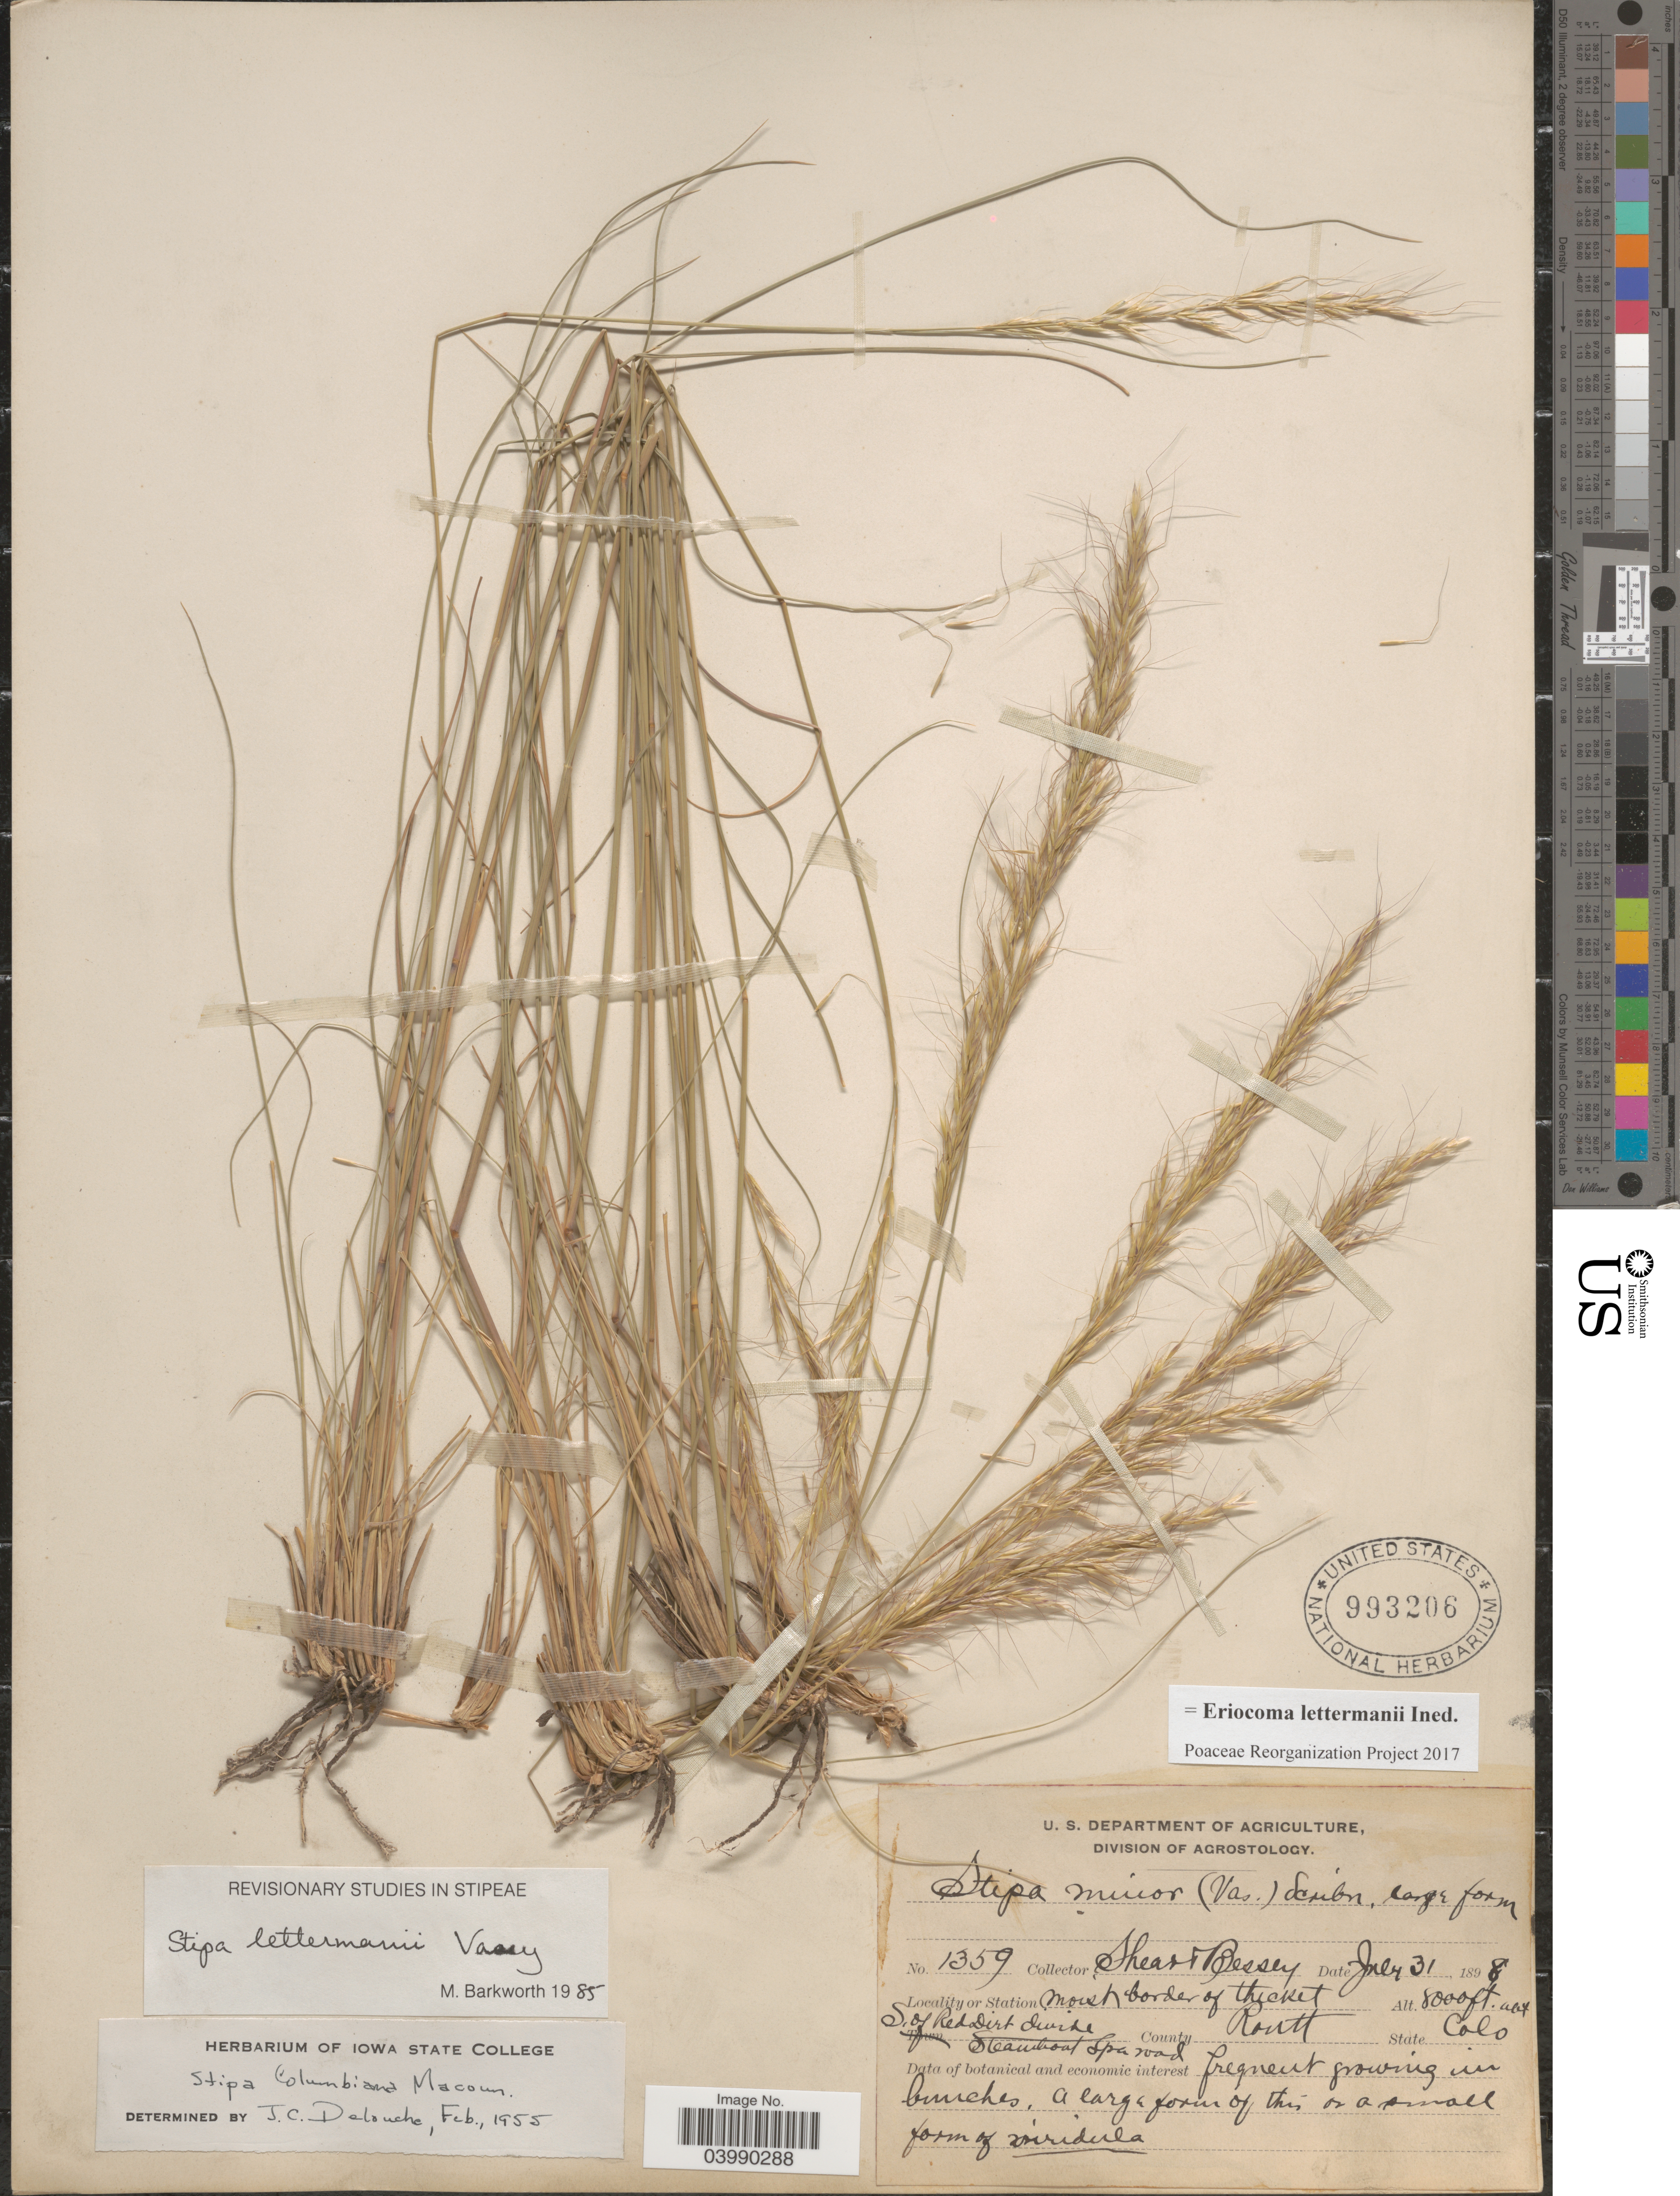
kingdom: Plantae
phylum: Tracheophyta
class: Liliopsida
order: Poales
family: Poaceae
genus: Eriocoma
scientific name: Eriocoma lettermanii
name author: (Vasey) Romasch.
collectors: -- Shear & -. Bessey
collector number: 1359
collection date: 1898-07-31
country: United States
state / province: Colorado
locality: S. of Red Dirt divide. County Routt. Steamboat Spa road.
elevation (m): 2438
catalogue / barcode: US 993206